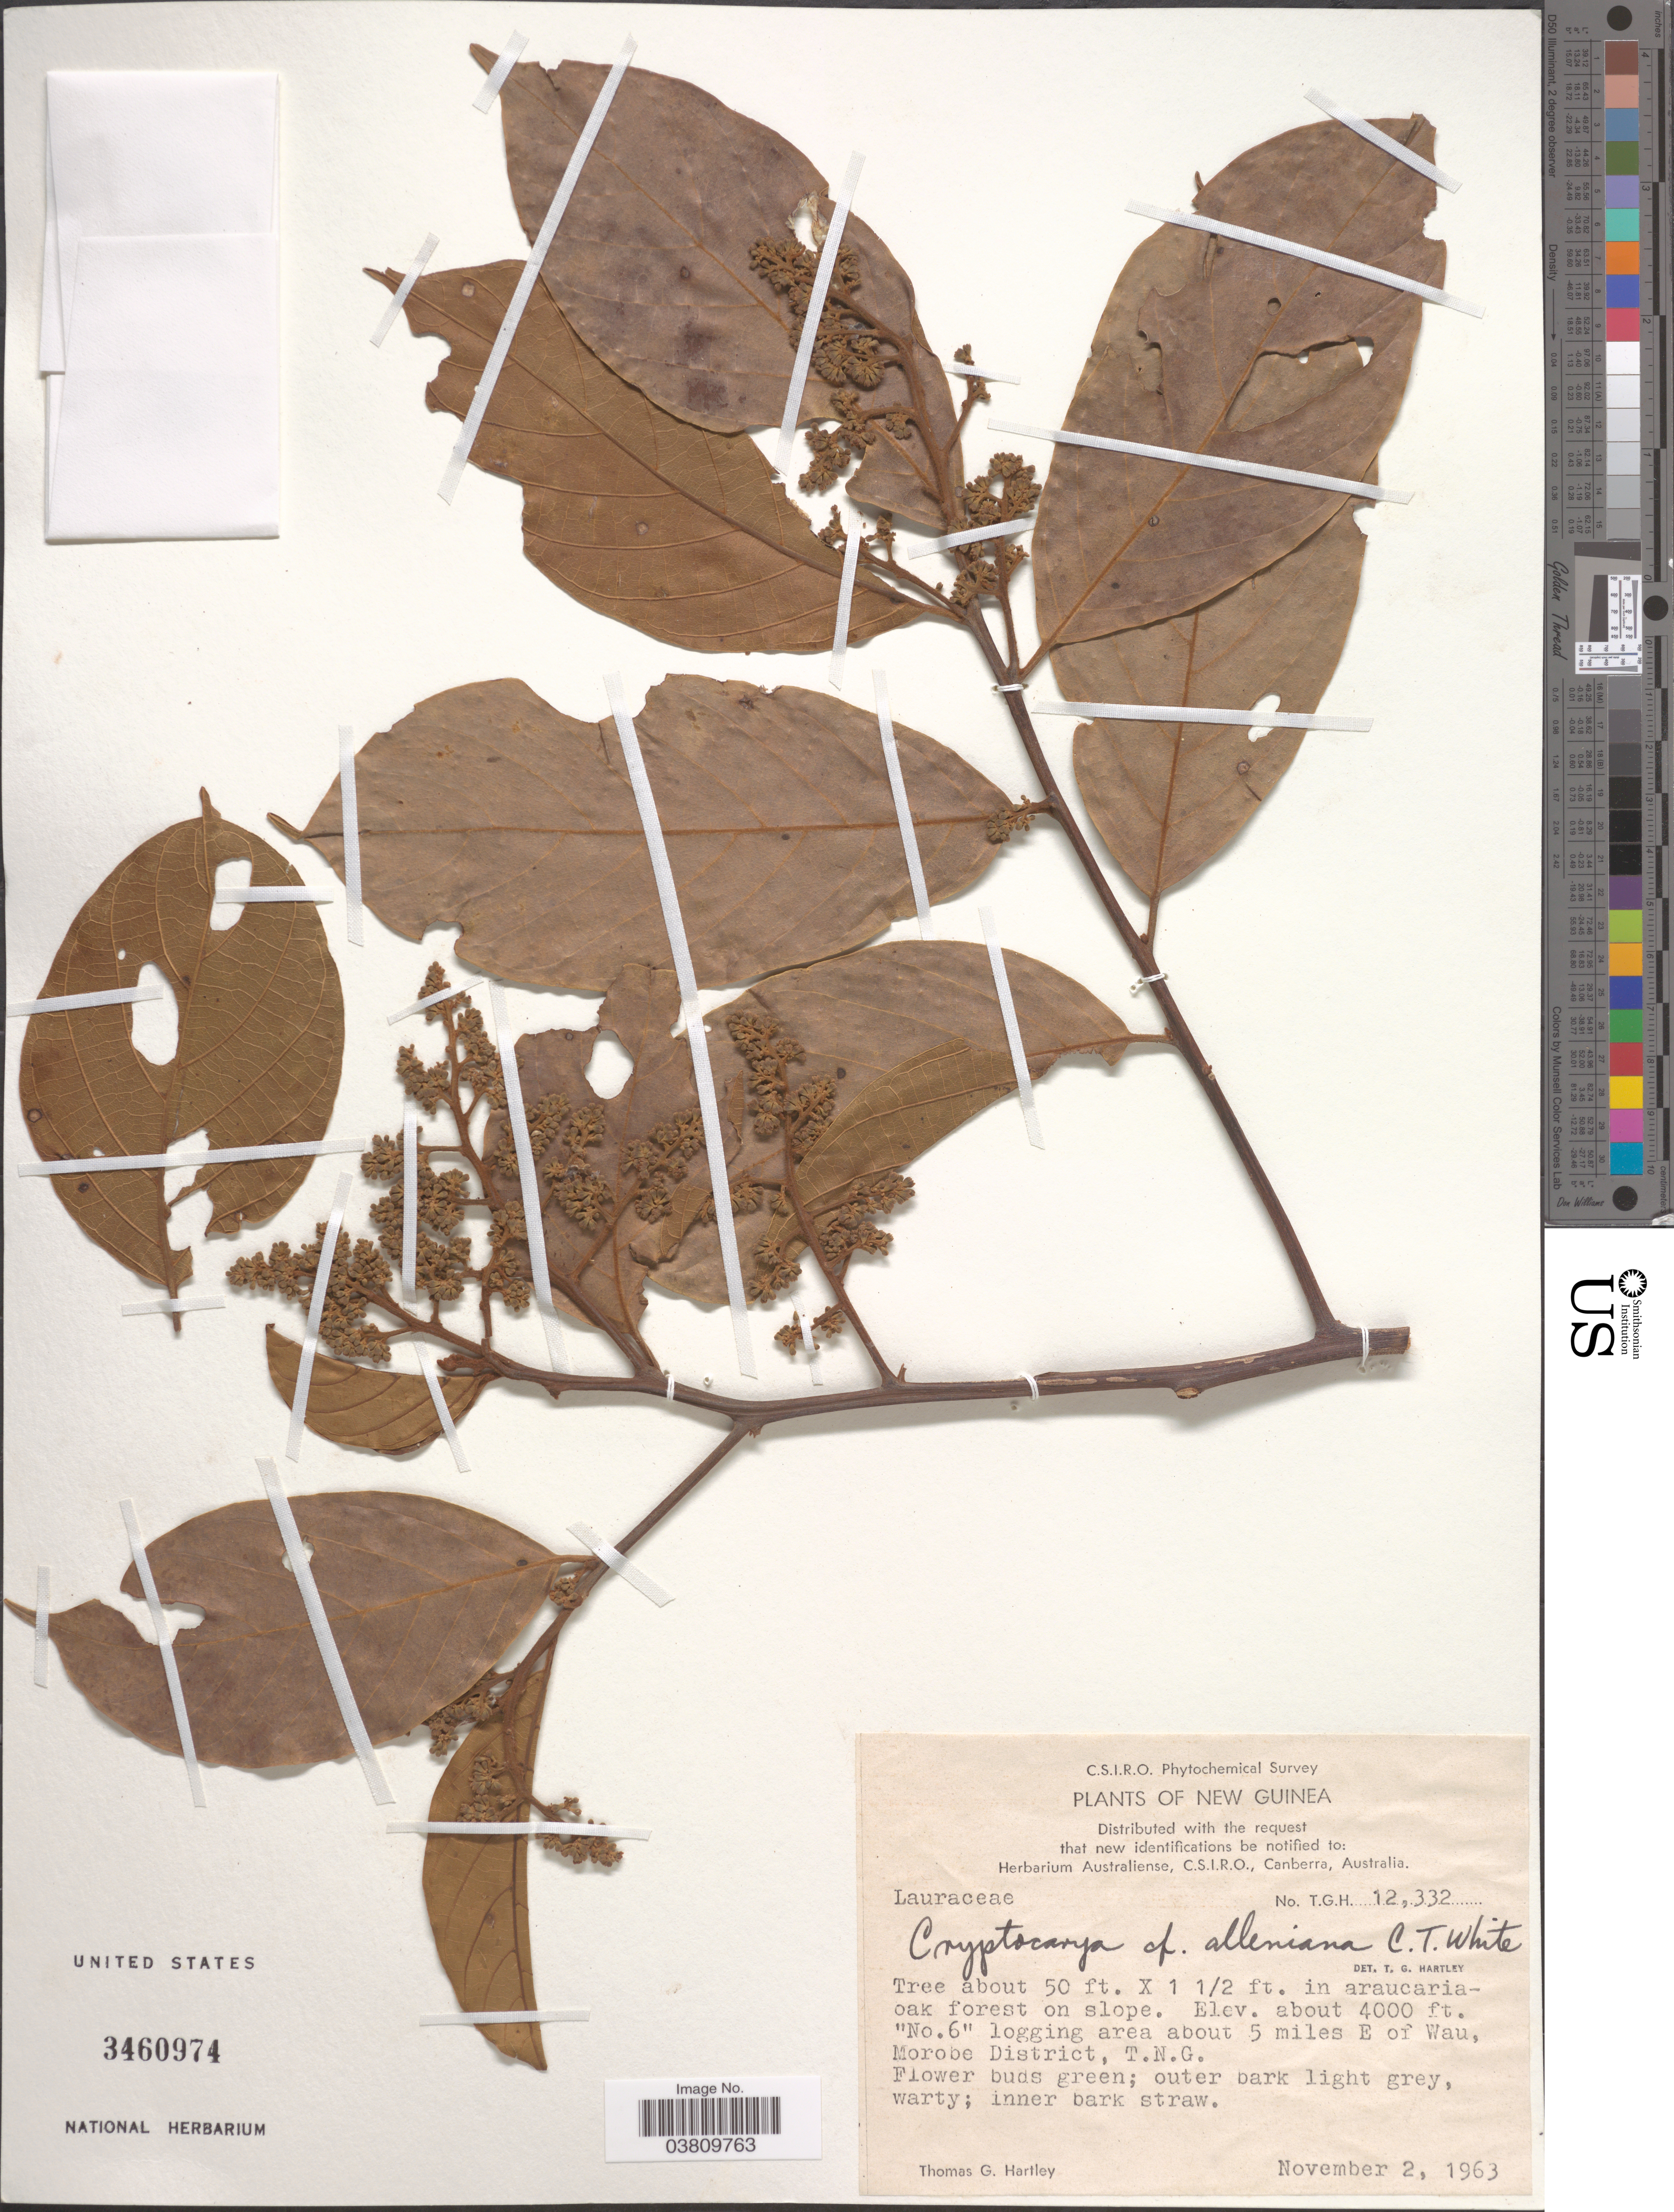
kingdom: Plantae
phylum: Tracheophyta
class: Magnoliopsida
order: Laurales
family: Lauraceae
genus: Cryptocarya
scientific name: Cryptocarya alleniana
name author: C.T. White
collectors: T. G. Hartley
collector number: TGH 12332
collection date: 1963-11-02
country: Papua New Guinea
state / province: Morobe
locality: New Guinea. "No. 6" logging area about 5 miles E of Wau, Morobe District, T.N.G.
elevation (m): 1219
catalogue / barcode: US 3460974